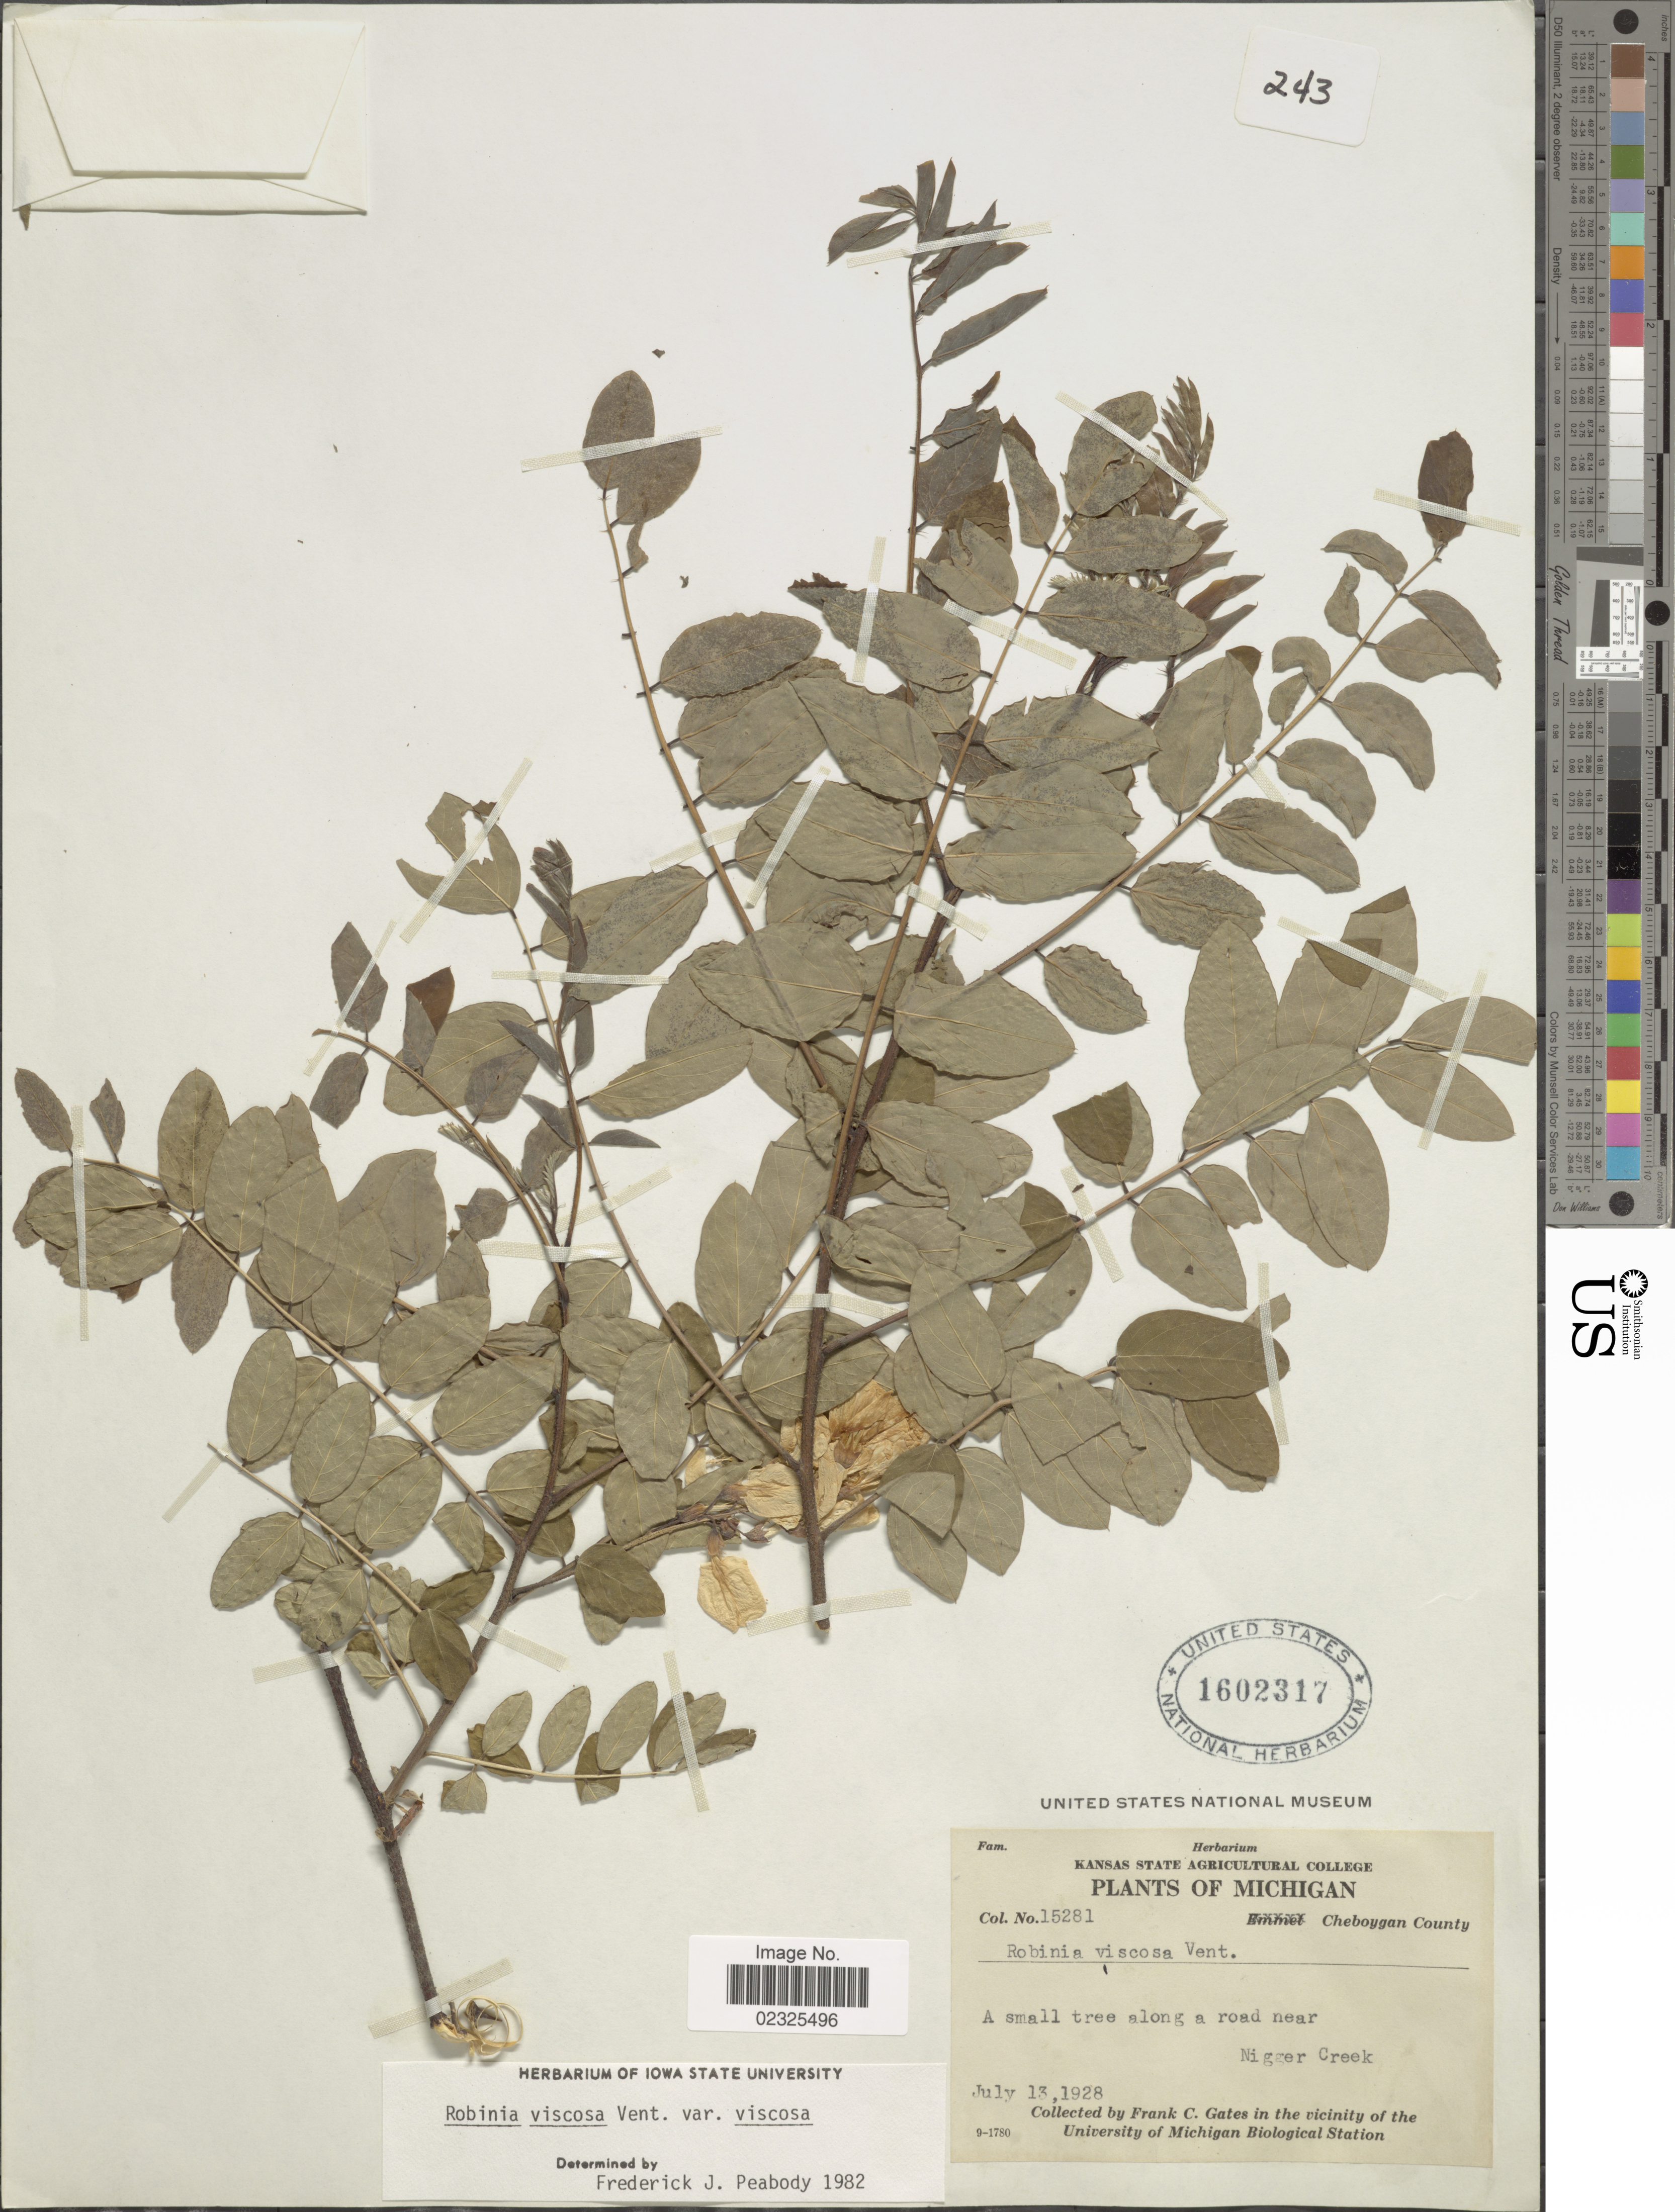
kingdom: Plantae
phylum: Tracheophyta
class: Magnoliopsida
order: Fabales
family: Fabaceae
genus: Robinia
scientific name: Robinia viscosa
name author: Vent.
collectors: F. C. Gates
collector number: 15281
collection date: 1928-07-13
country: United States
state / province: Michigan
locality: Cheboygan County, a small tree along a road near Nigger Creek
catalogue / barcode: US 1602317